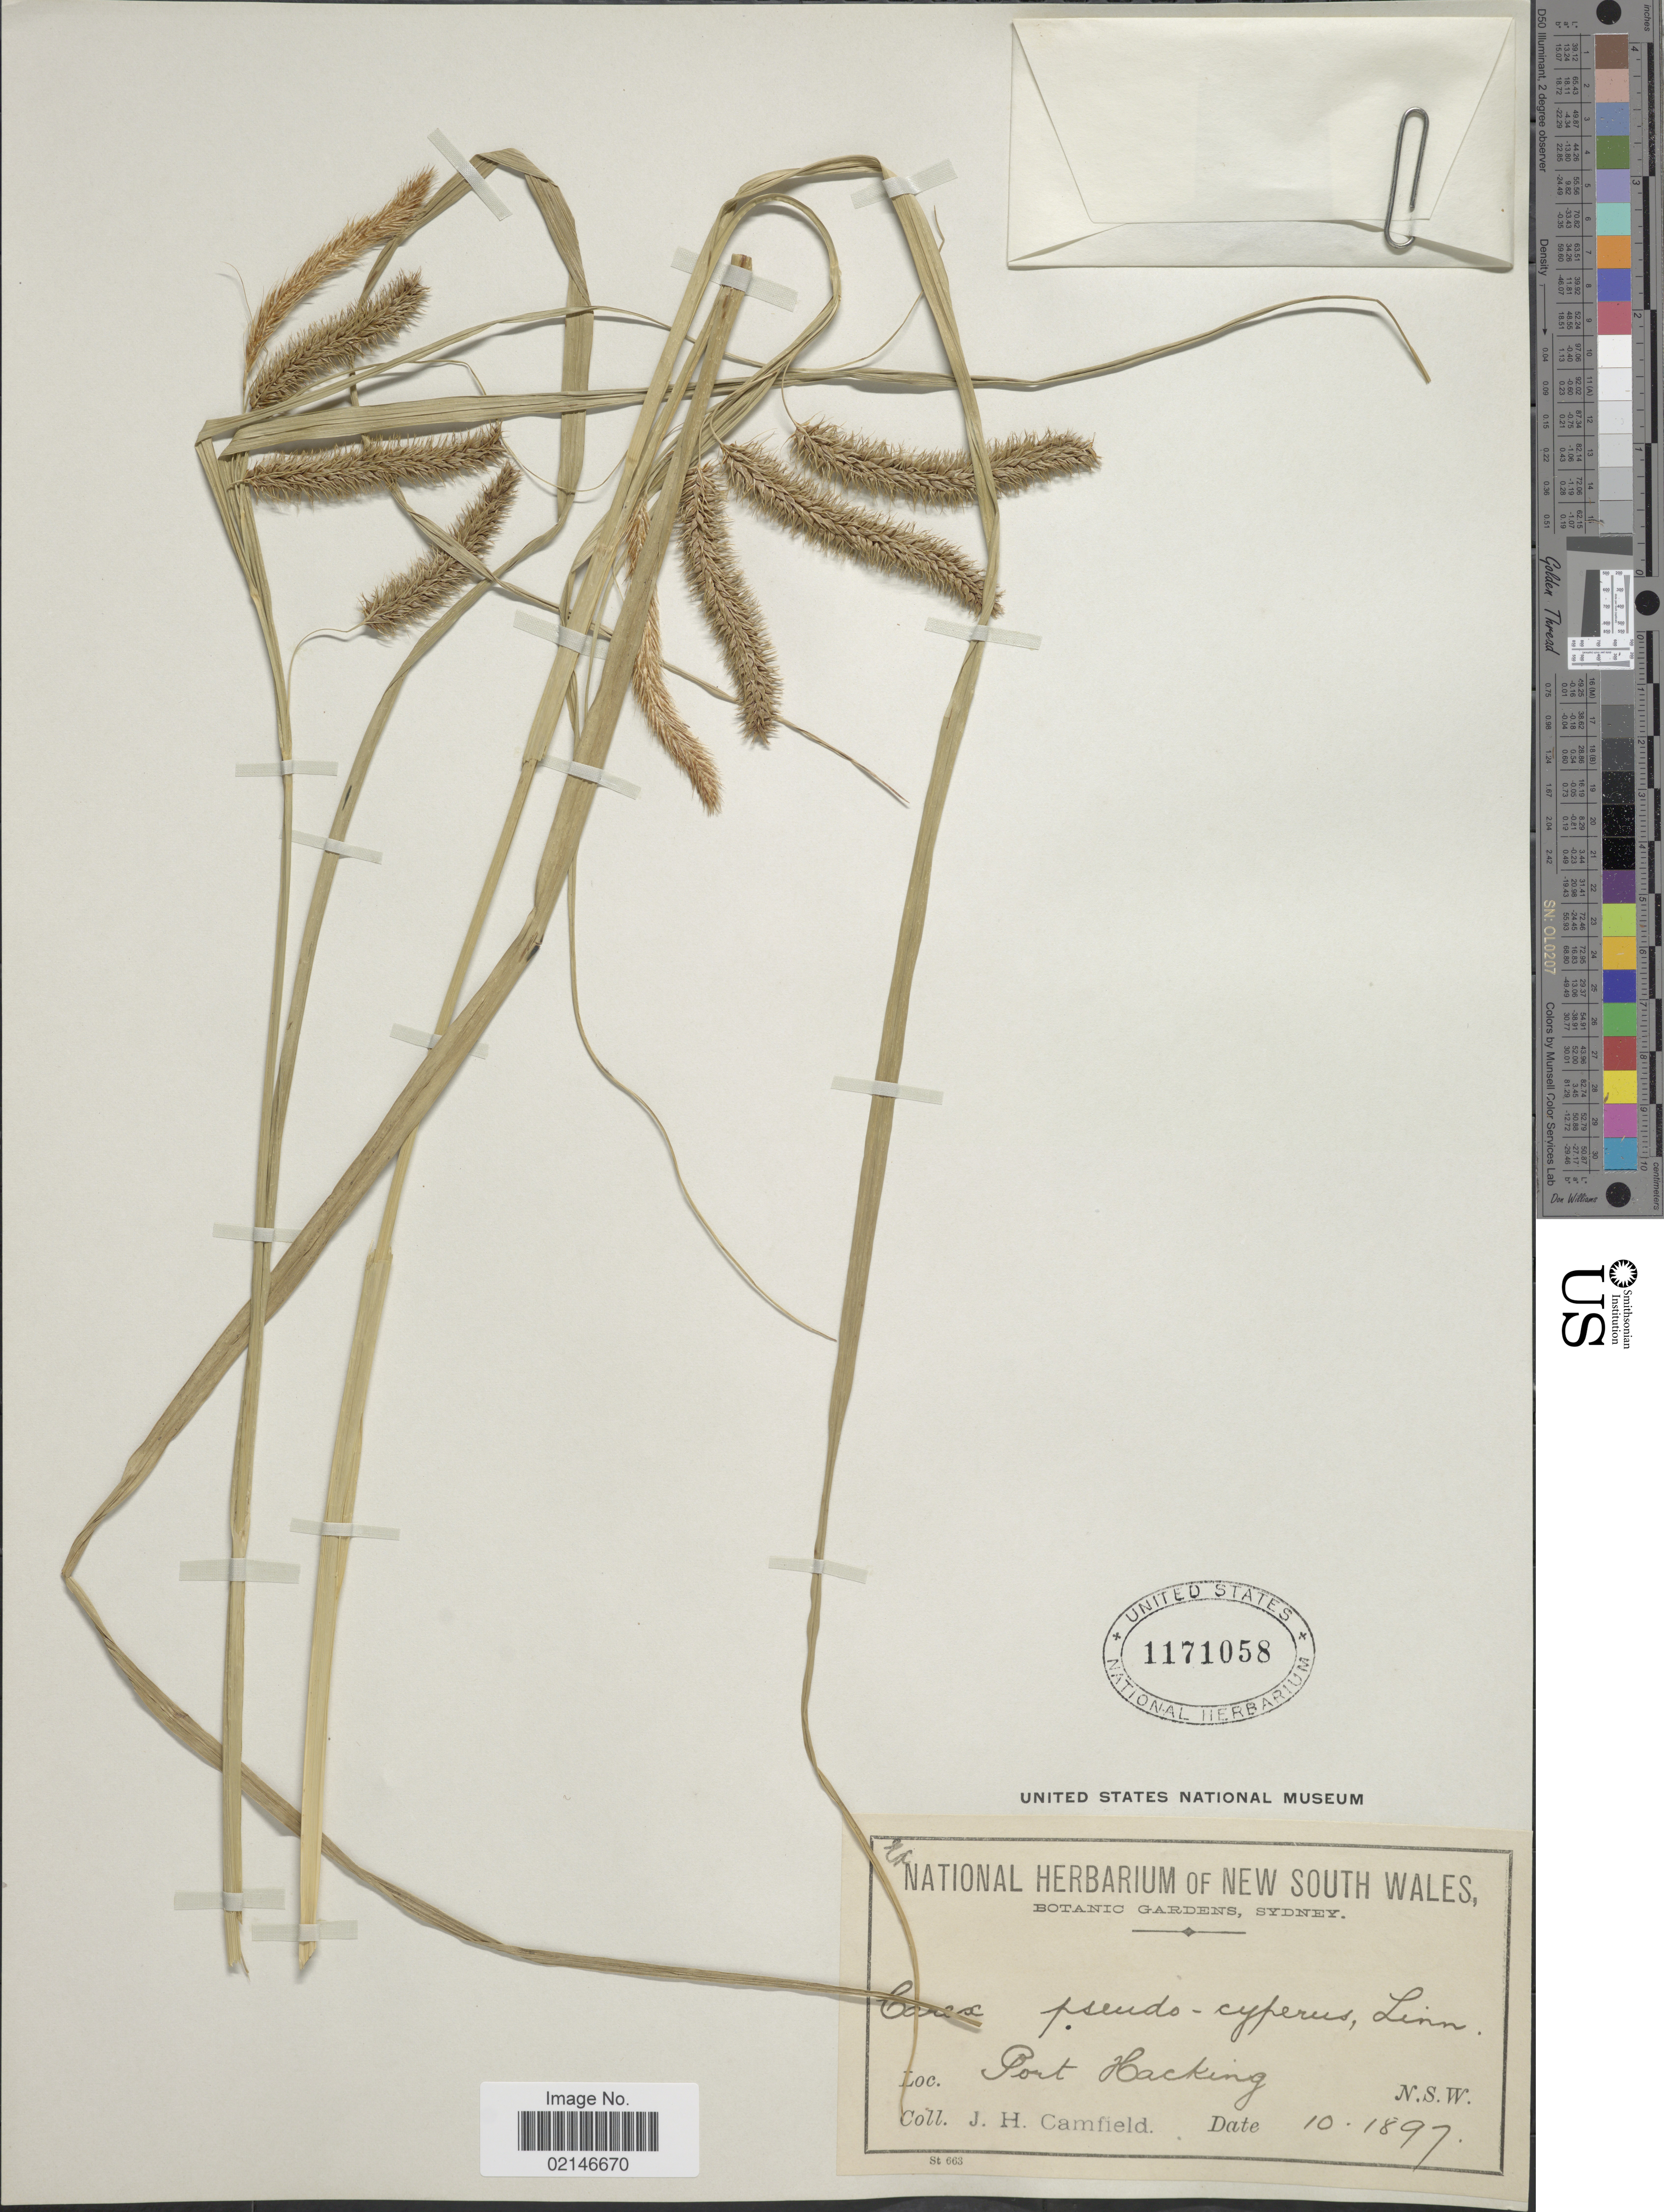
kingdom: Plantae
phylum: Tracheophyta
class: Liliopsida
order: Poales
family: Cyperaceae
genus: Carex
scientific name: Carex pseudocyperus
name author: L.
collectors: J. Camfield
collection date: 1897-10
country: Australia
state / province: New South Wales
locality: Port Hacking, N.S.W.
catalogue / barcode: US 1171058